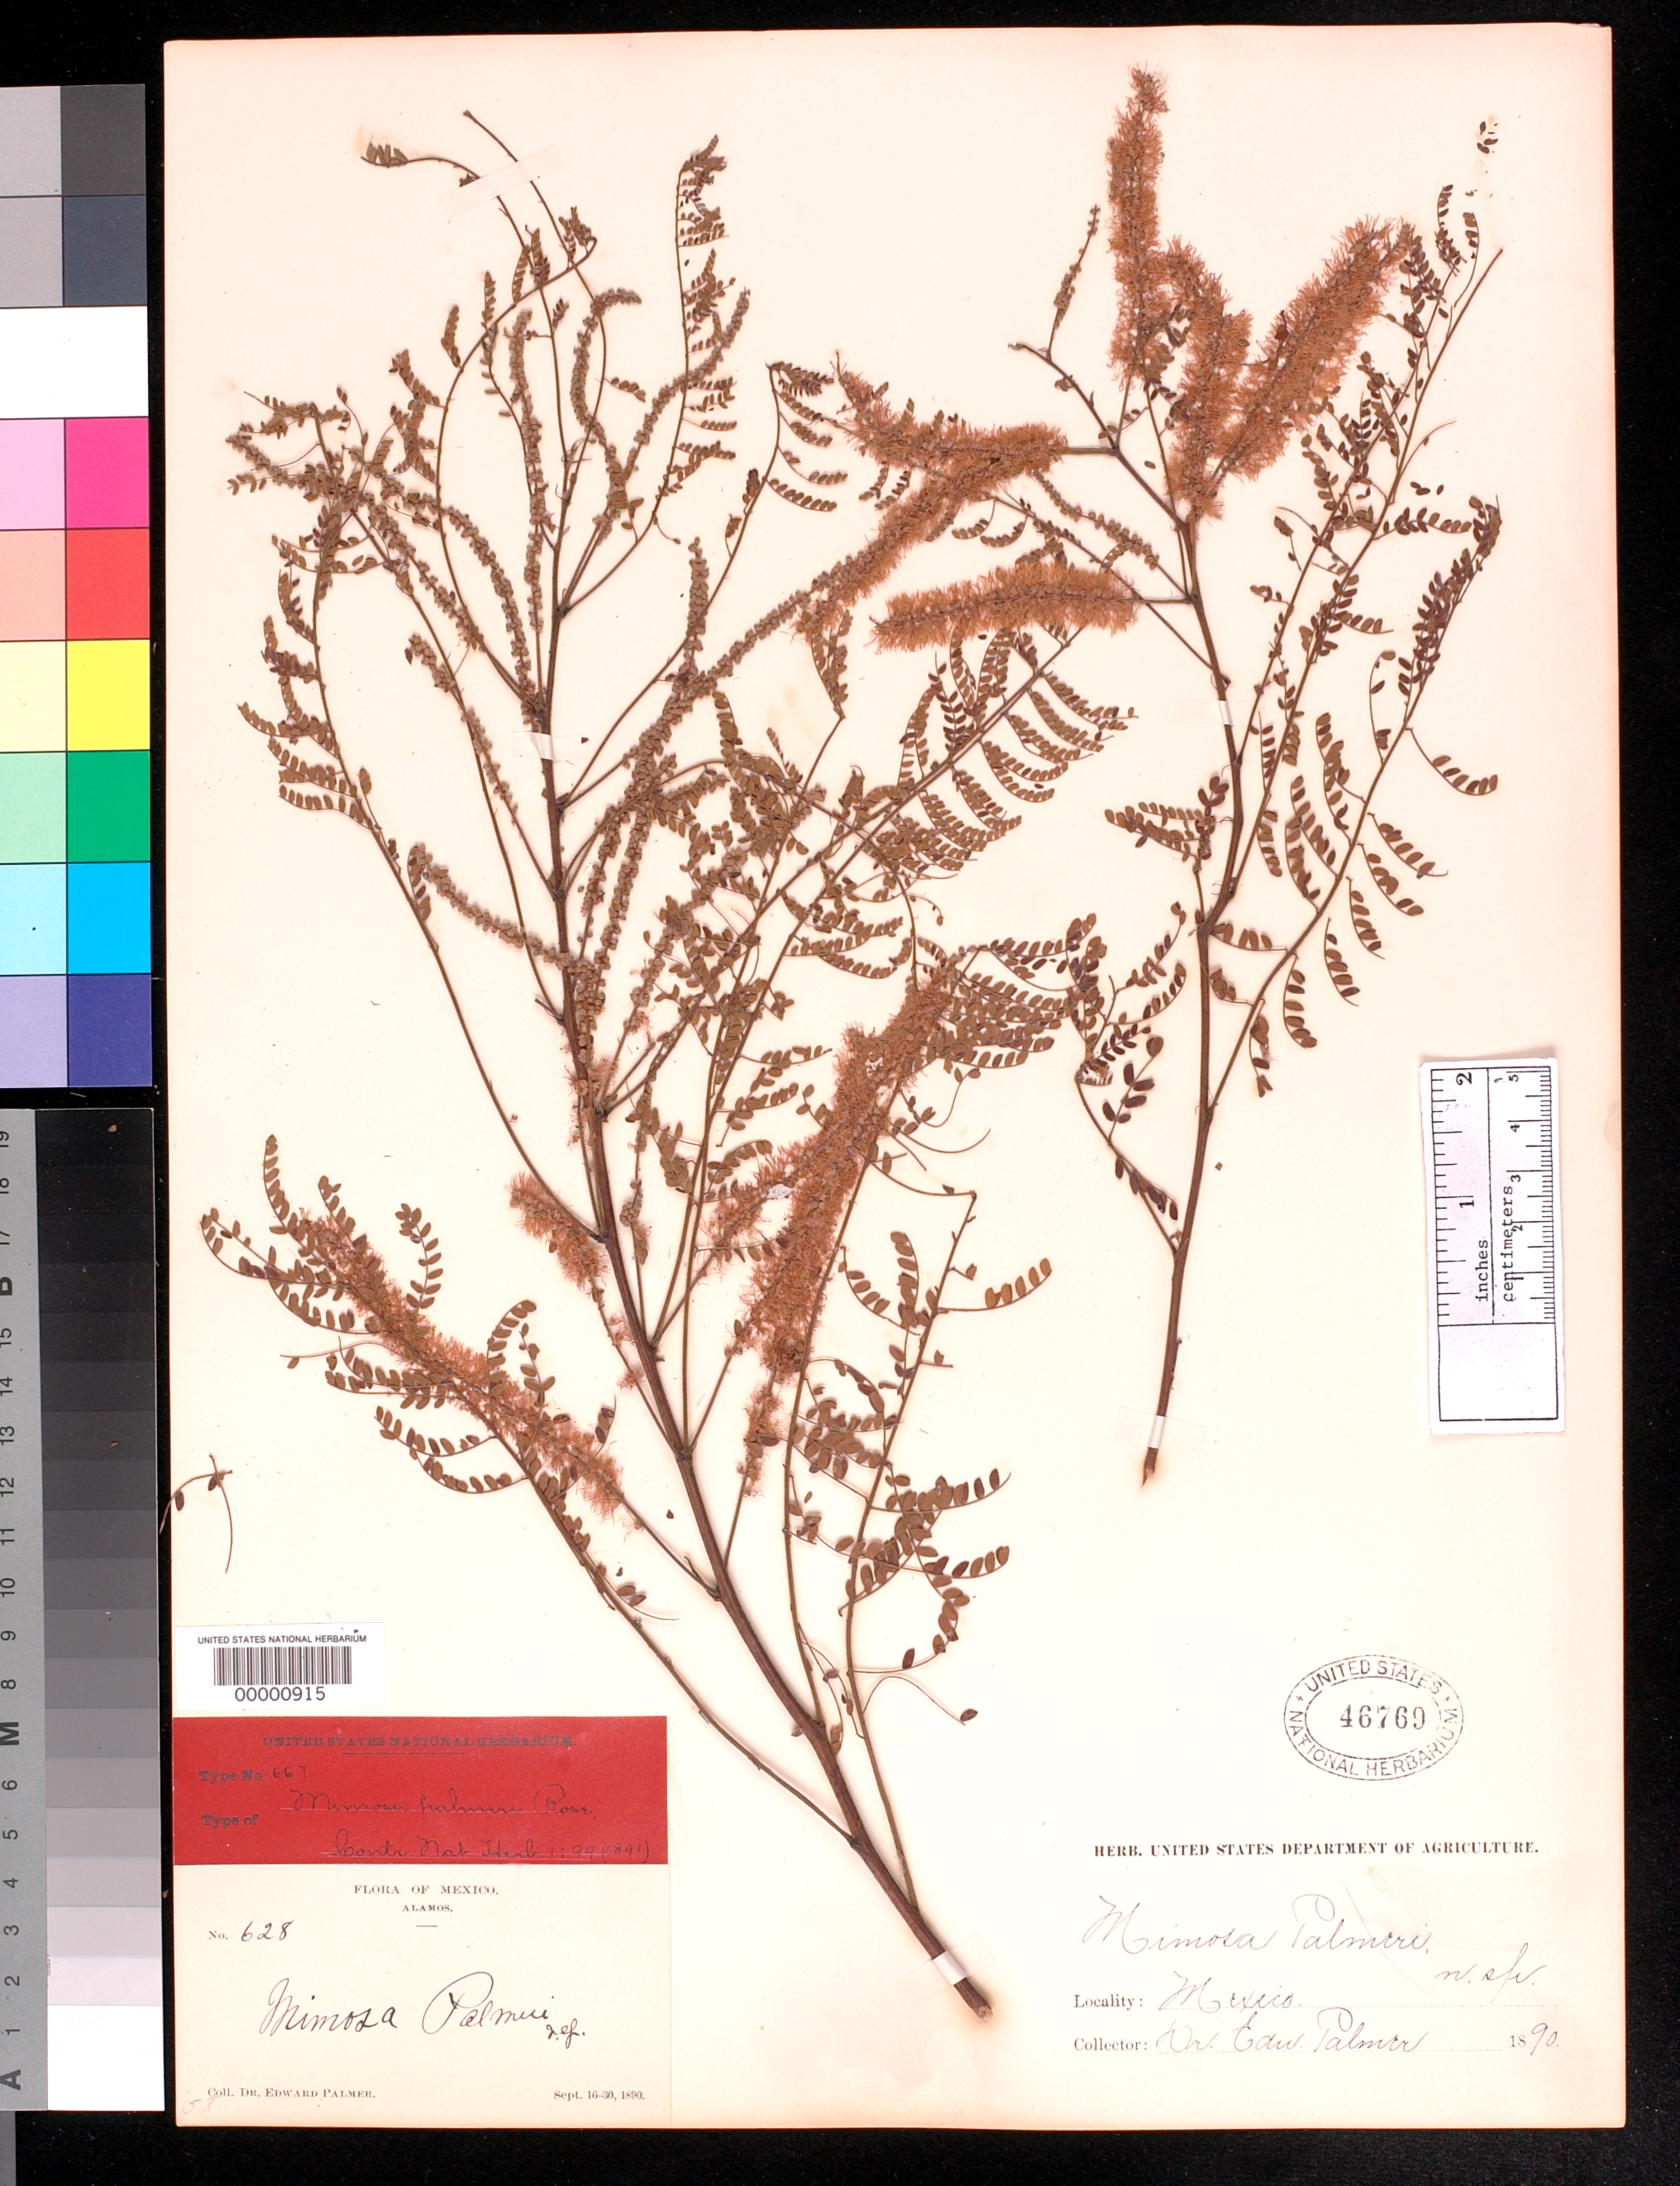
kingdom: Plantae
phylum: Tracheophyta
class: Magnoliopsida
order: Fabales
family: Fabaceae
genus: Mimosa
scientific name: Mimosa palmeri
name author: Rose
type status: Holotype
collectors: E. Palmer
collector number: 628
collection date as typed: Sept. 16-30, 1890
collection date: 1890-09-16/1890-09-30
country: Mexico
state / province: Sonora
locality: Alamos.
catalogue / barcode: US 46769